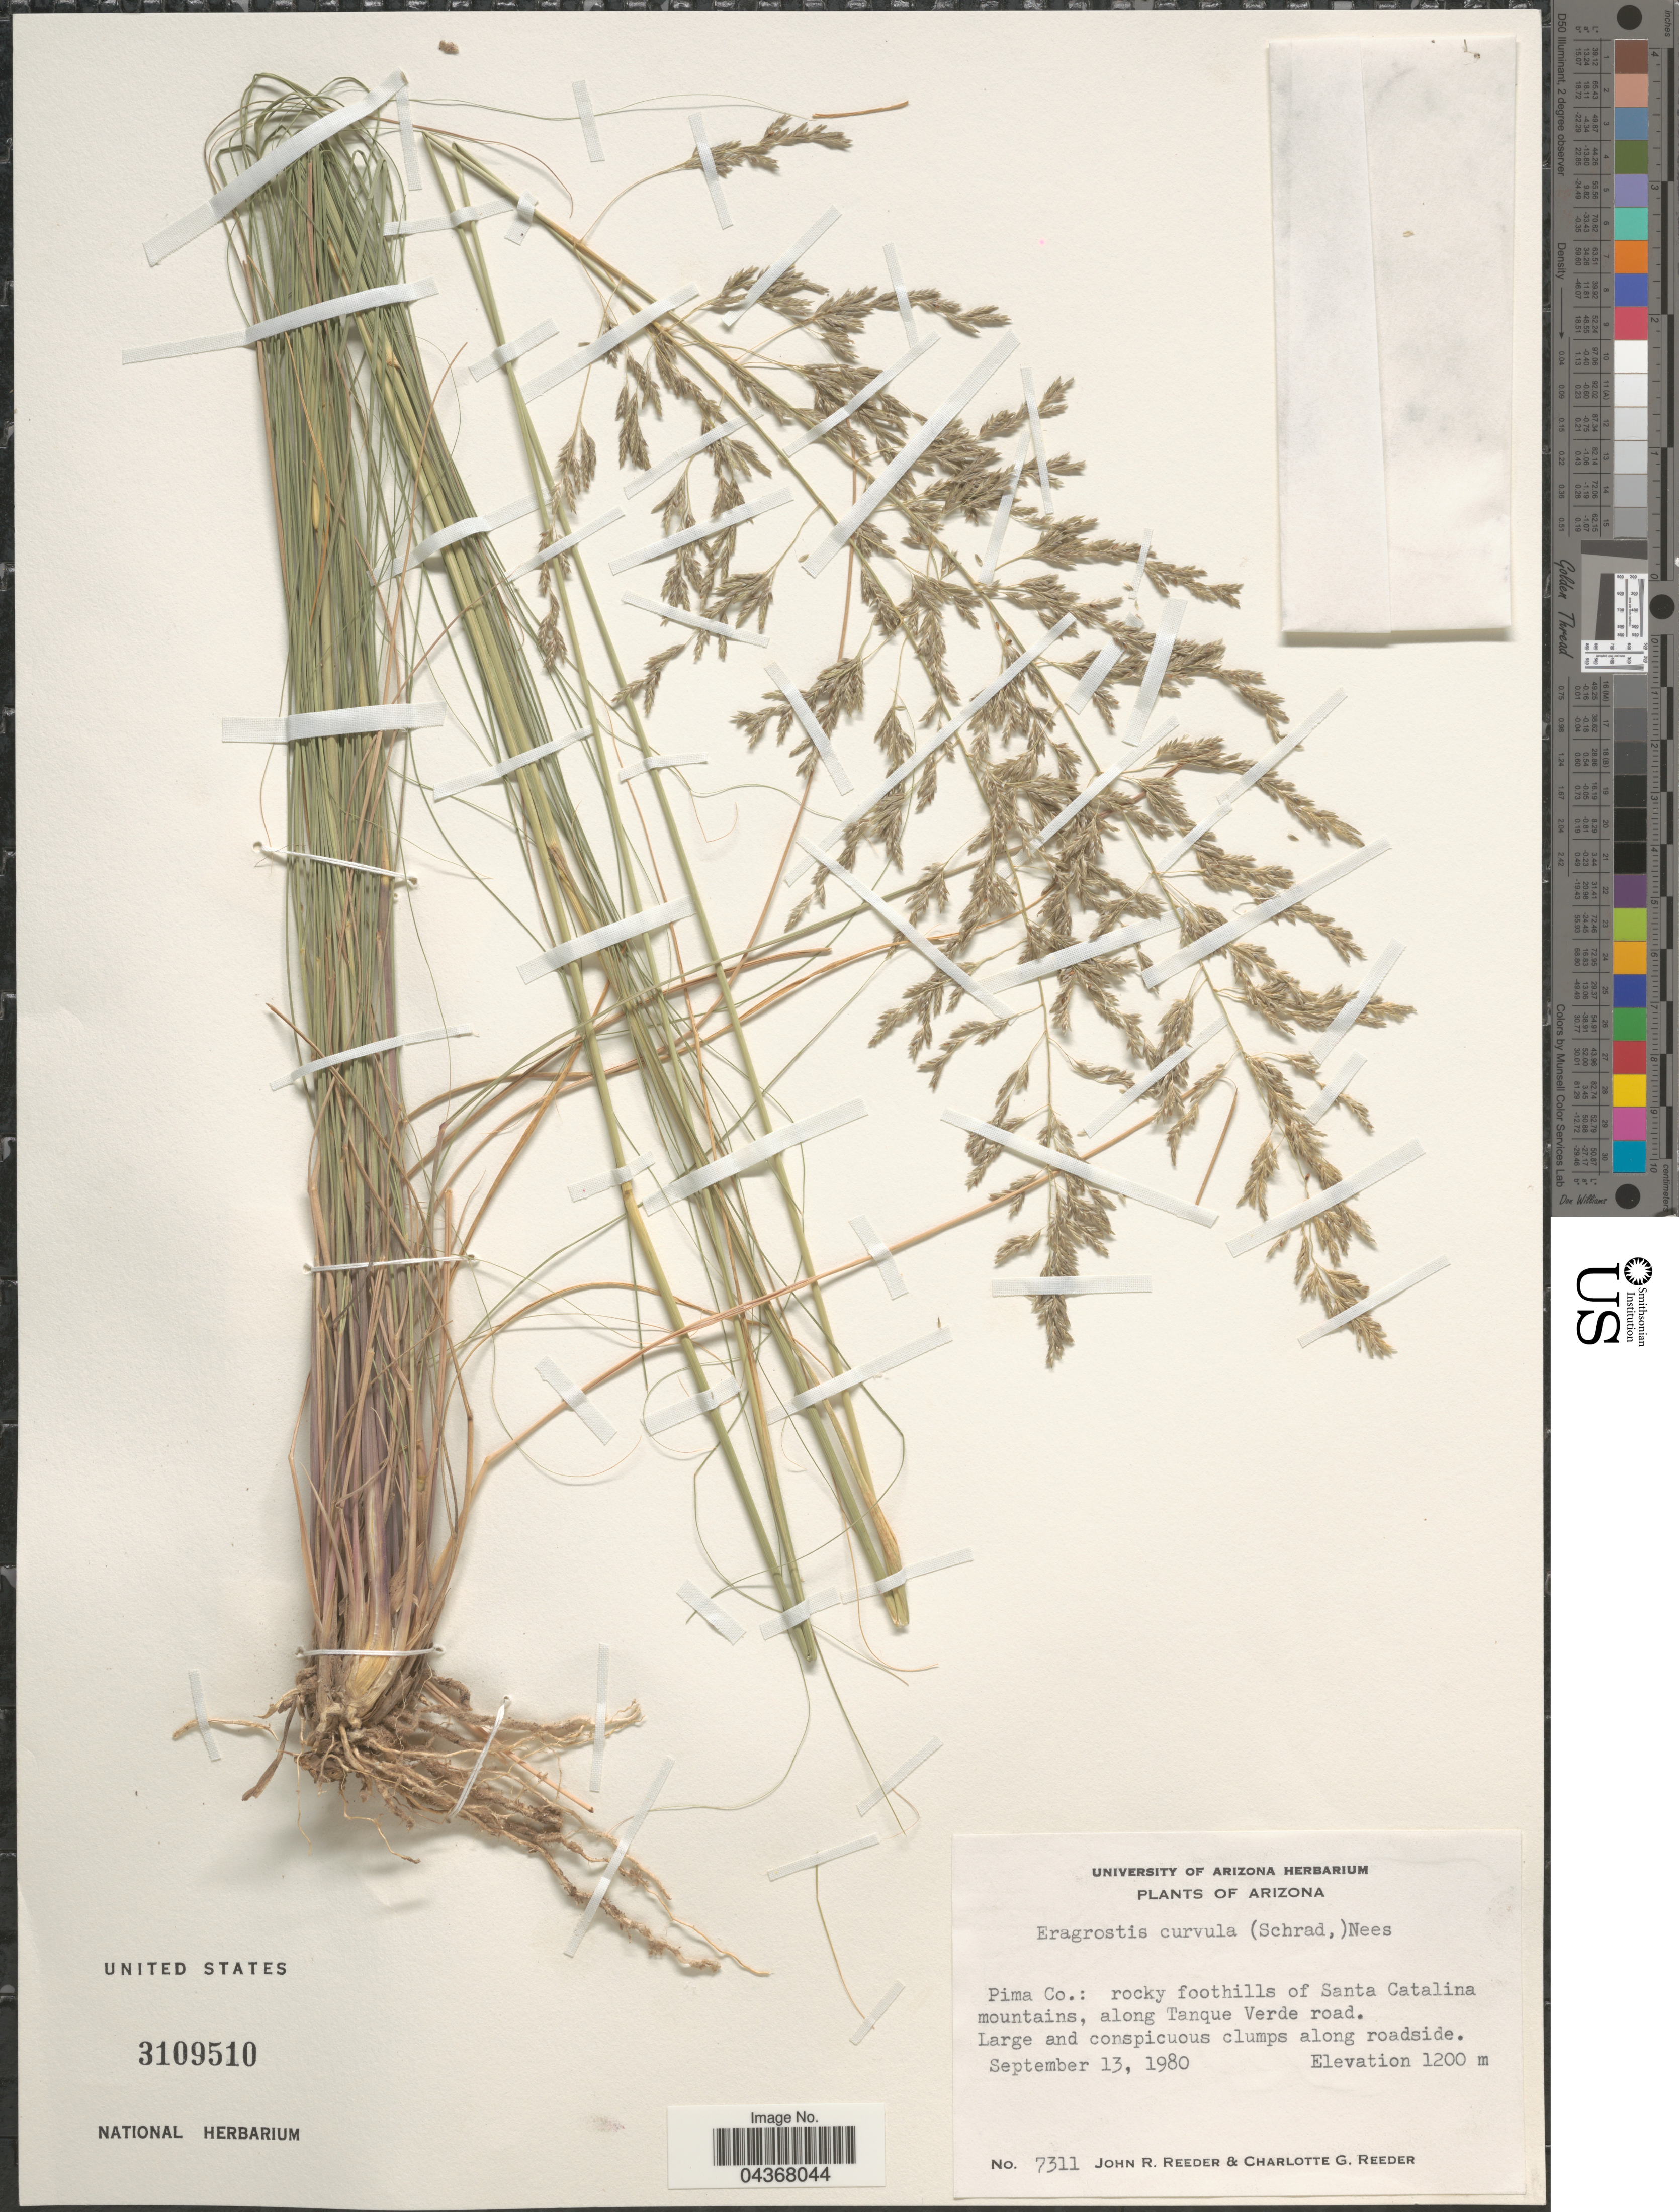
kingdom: Plantae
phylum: Tracheophyta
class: Liliopsida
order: Poales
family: Poaceae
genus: Eragrostis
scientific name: Eragrostis curvula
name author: (Schrad.) Nees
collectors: J. R. Reeder & C. G. Reeder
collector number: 7311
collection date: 1980-09-13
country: United States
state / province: Arizona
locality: Pima Co.: rocky foothills of Santa Catalina mountains, along Tanque Verde road.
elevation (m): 1200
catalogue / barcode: US 3109510